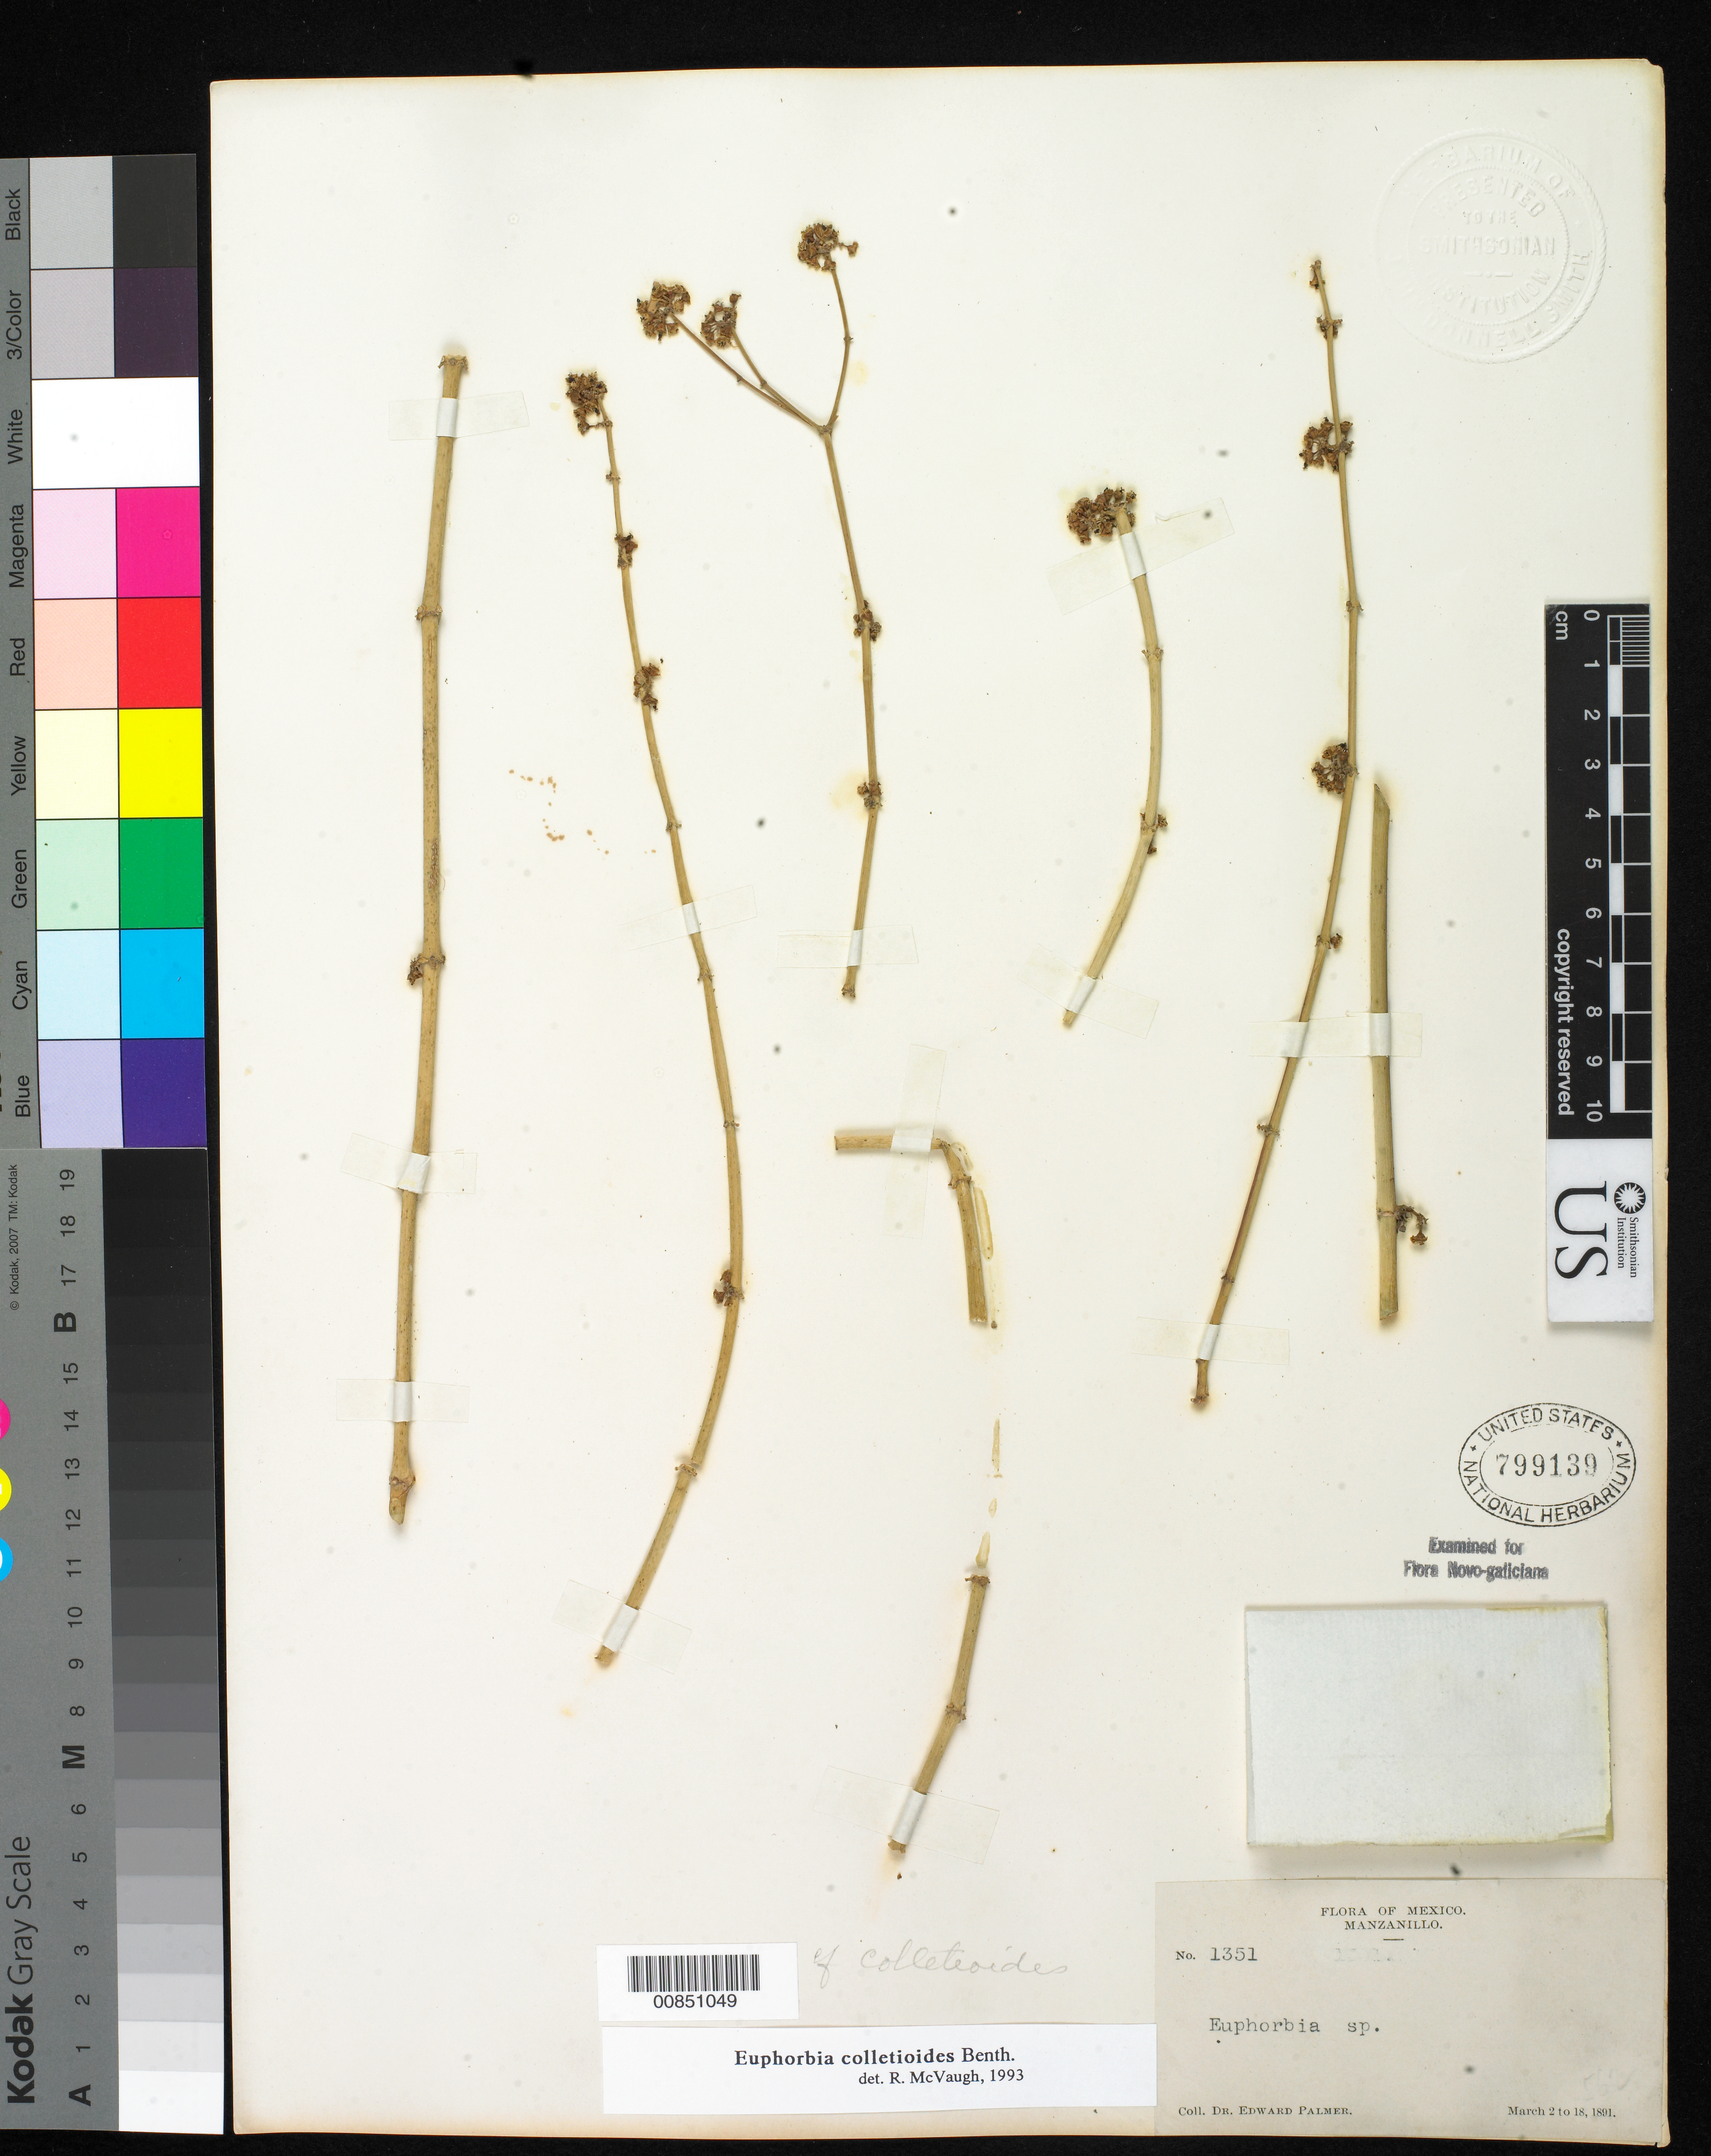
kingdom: Plantae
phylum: Tracheophyta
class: Magnoliopsida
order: Malpighiales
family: Euphorbiaceae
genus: Euphorbia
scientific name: Euphorbia colletioides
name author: Benth.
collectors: E. Palmer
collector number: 1351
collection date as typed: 02 Mar 1891 to 18 Mar 1891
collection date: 1891-03-02/1891-03-18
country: Mexico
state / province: Colima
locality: Manzanillo, Colima.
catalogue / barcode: US 799139